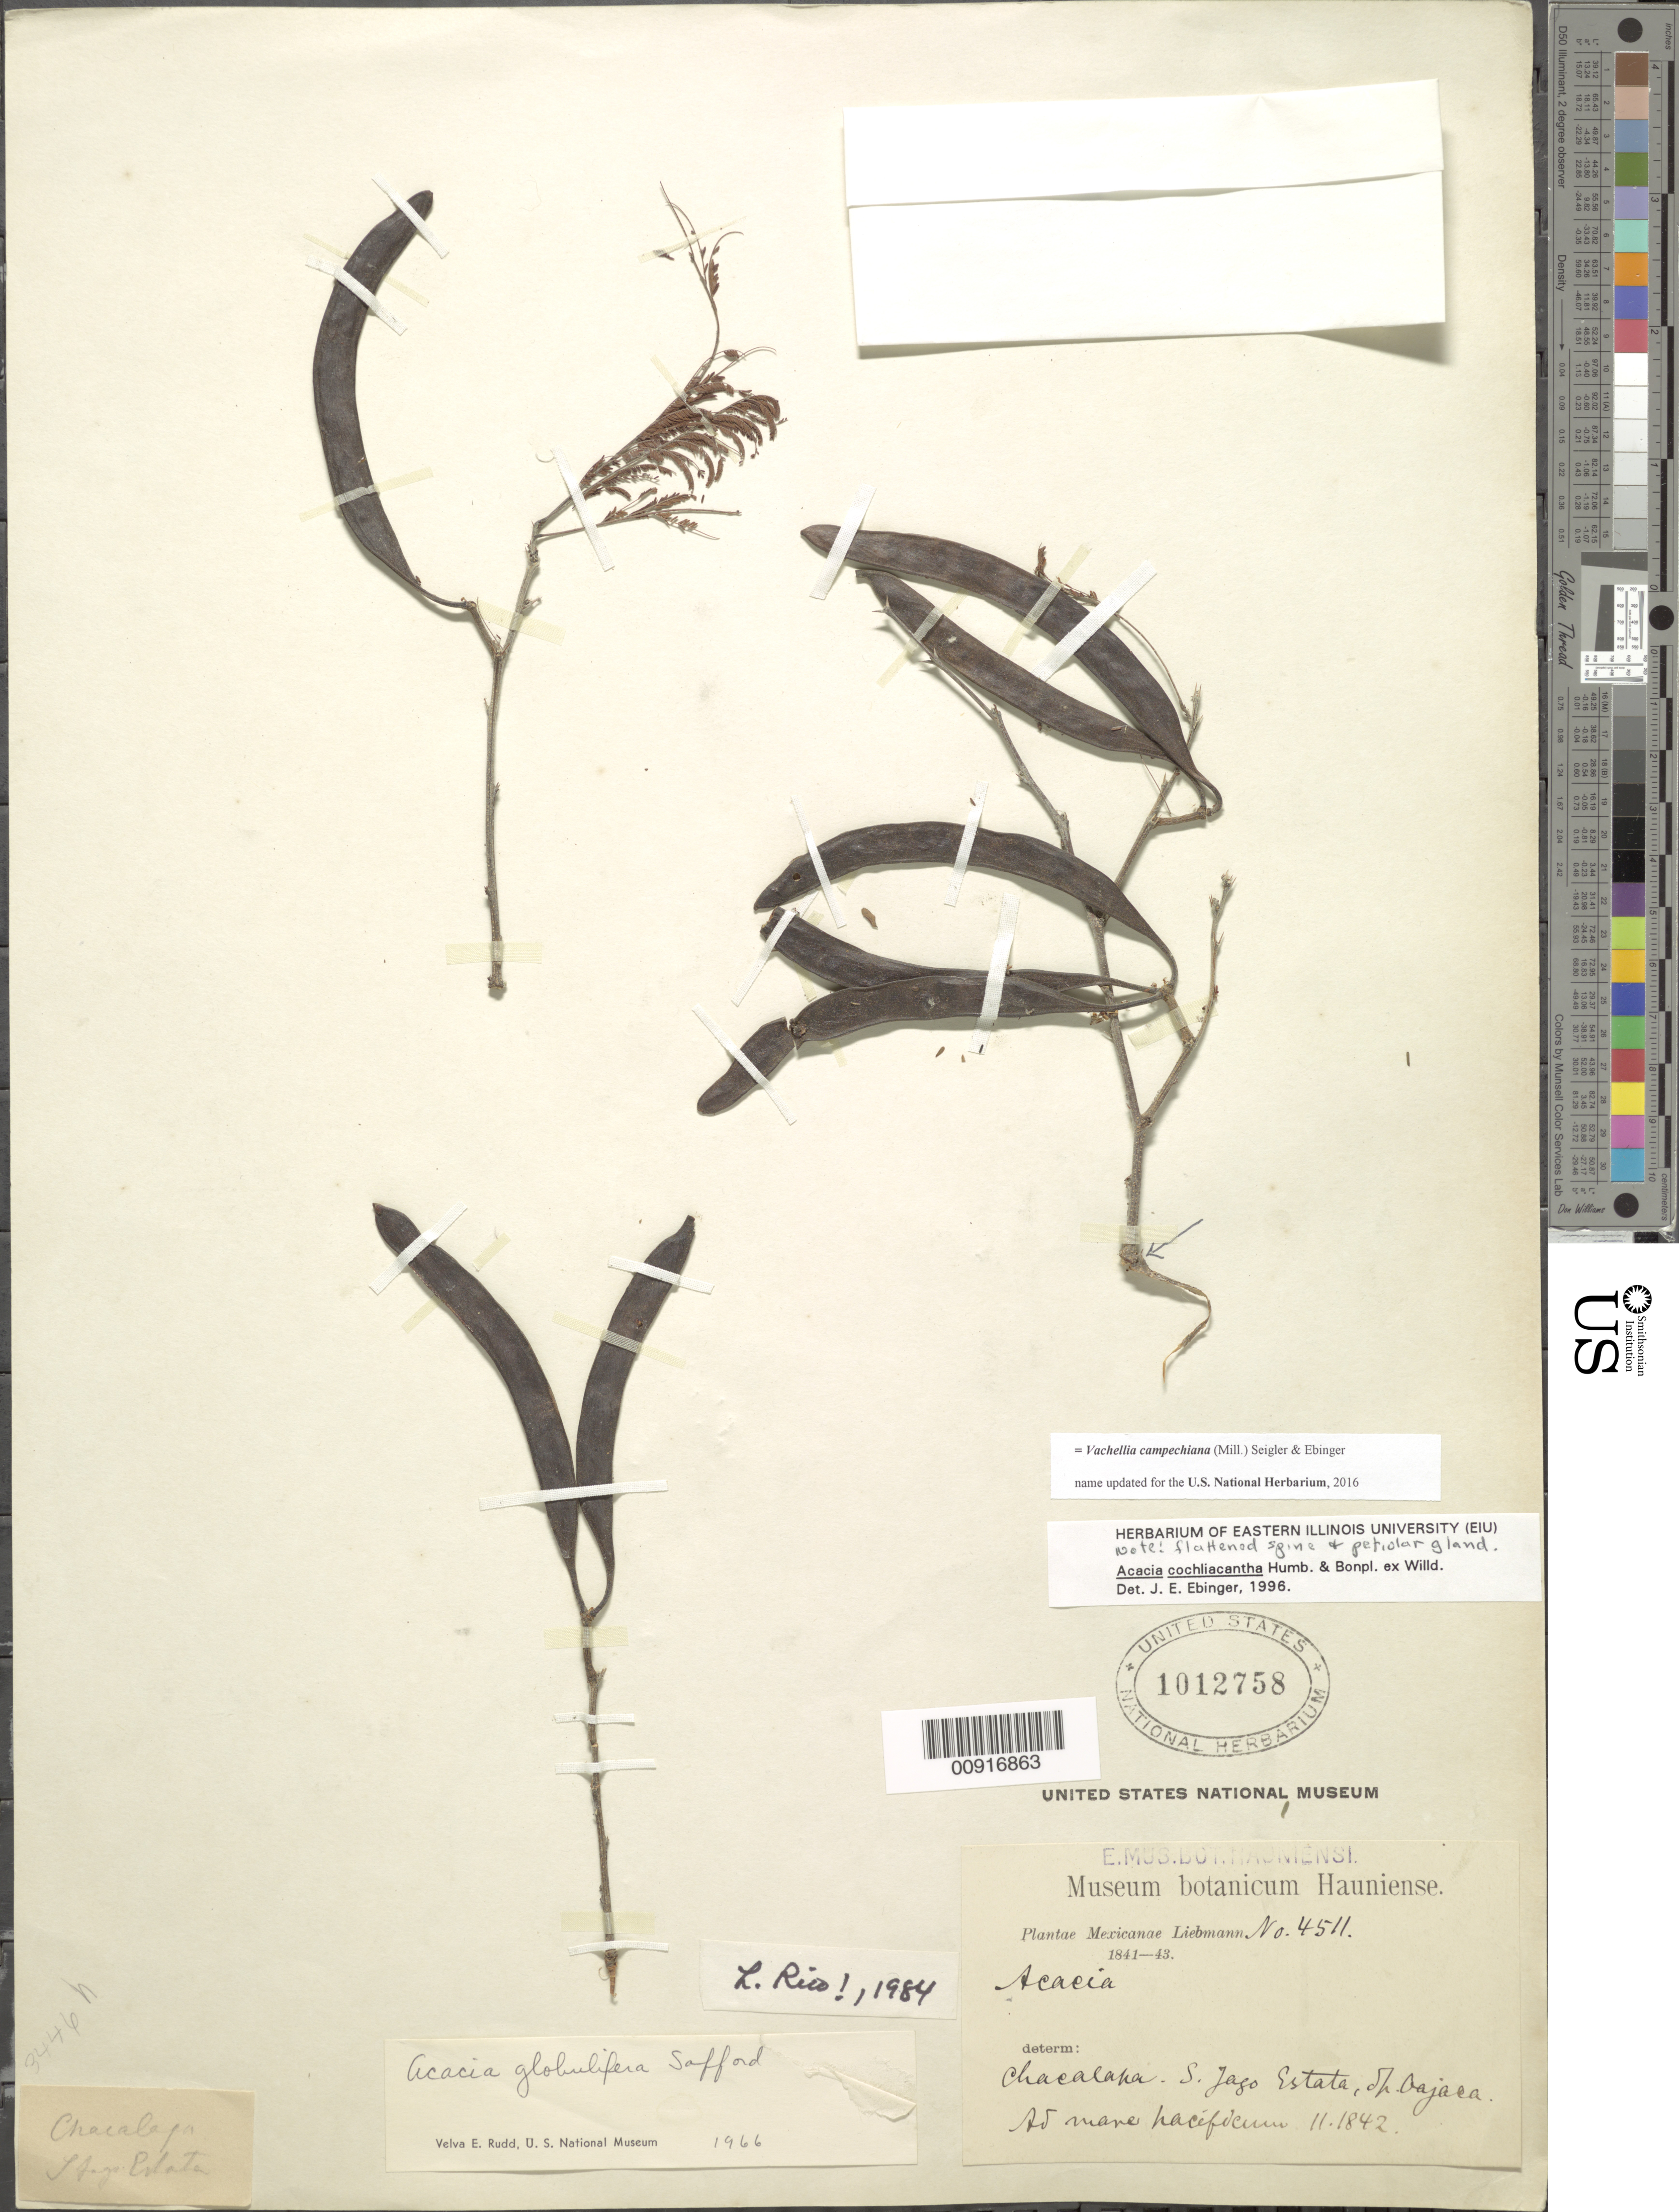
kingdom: Plantae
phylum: Tracheophyta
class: Magnoliopsida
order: Fabales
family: Fabaceae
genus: Vachellia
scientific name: Vachellia campechiana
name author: (Mill.) Seigler & Ebinger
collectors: F. M. Liebmann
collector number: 4511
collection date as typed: Nov 1842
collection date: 1842-11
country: Mexico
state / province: Oaxaca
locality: Chacalapa. S. Lago Estata, St. Oajaca [sic]. So mare pacificum.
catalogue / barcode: US 1012758